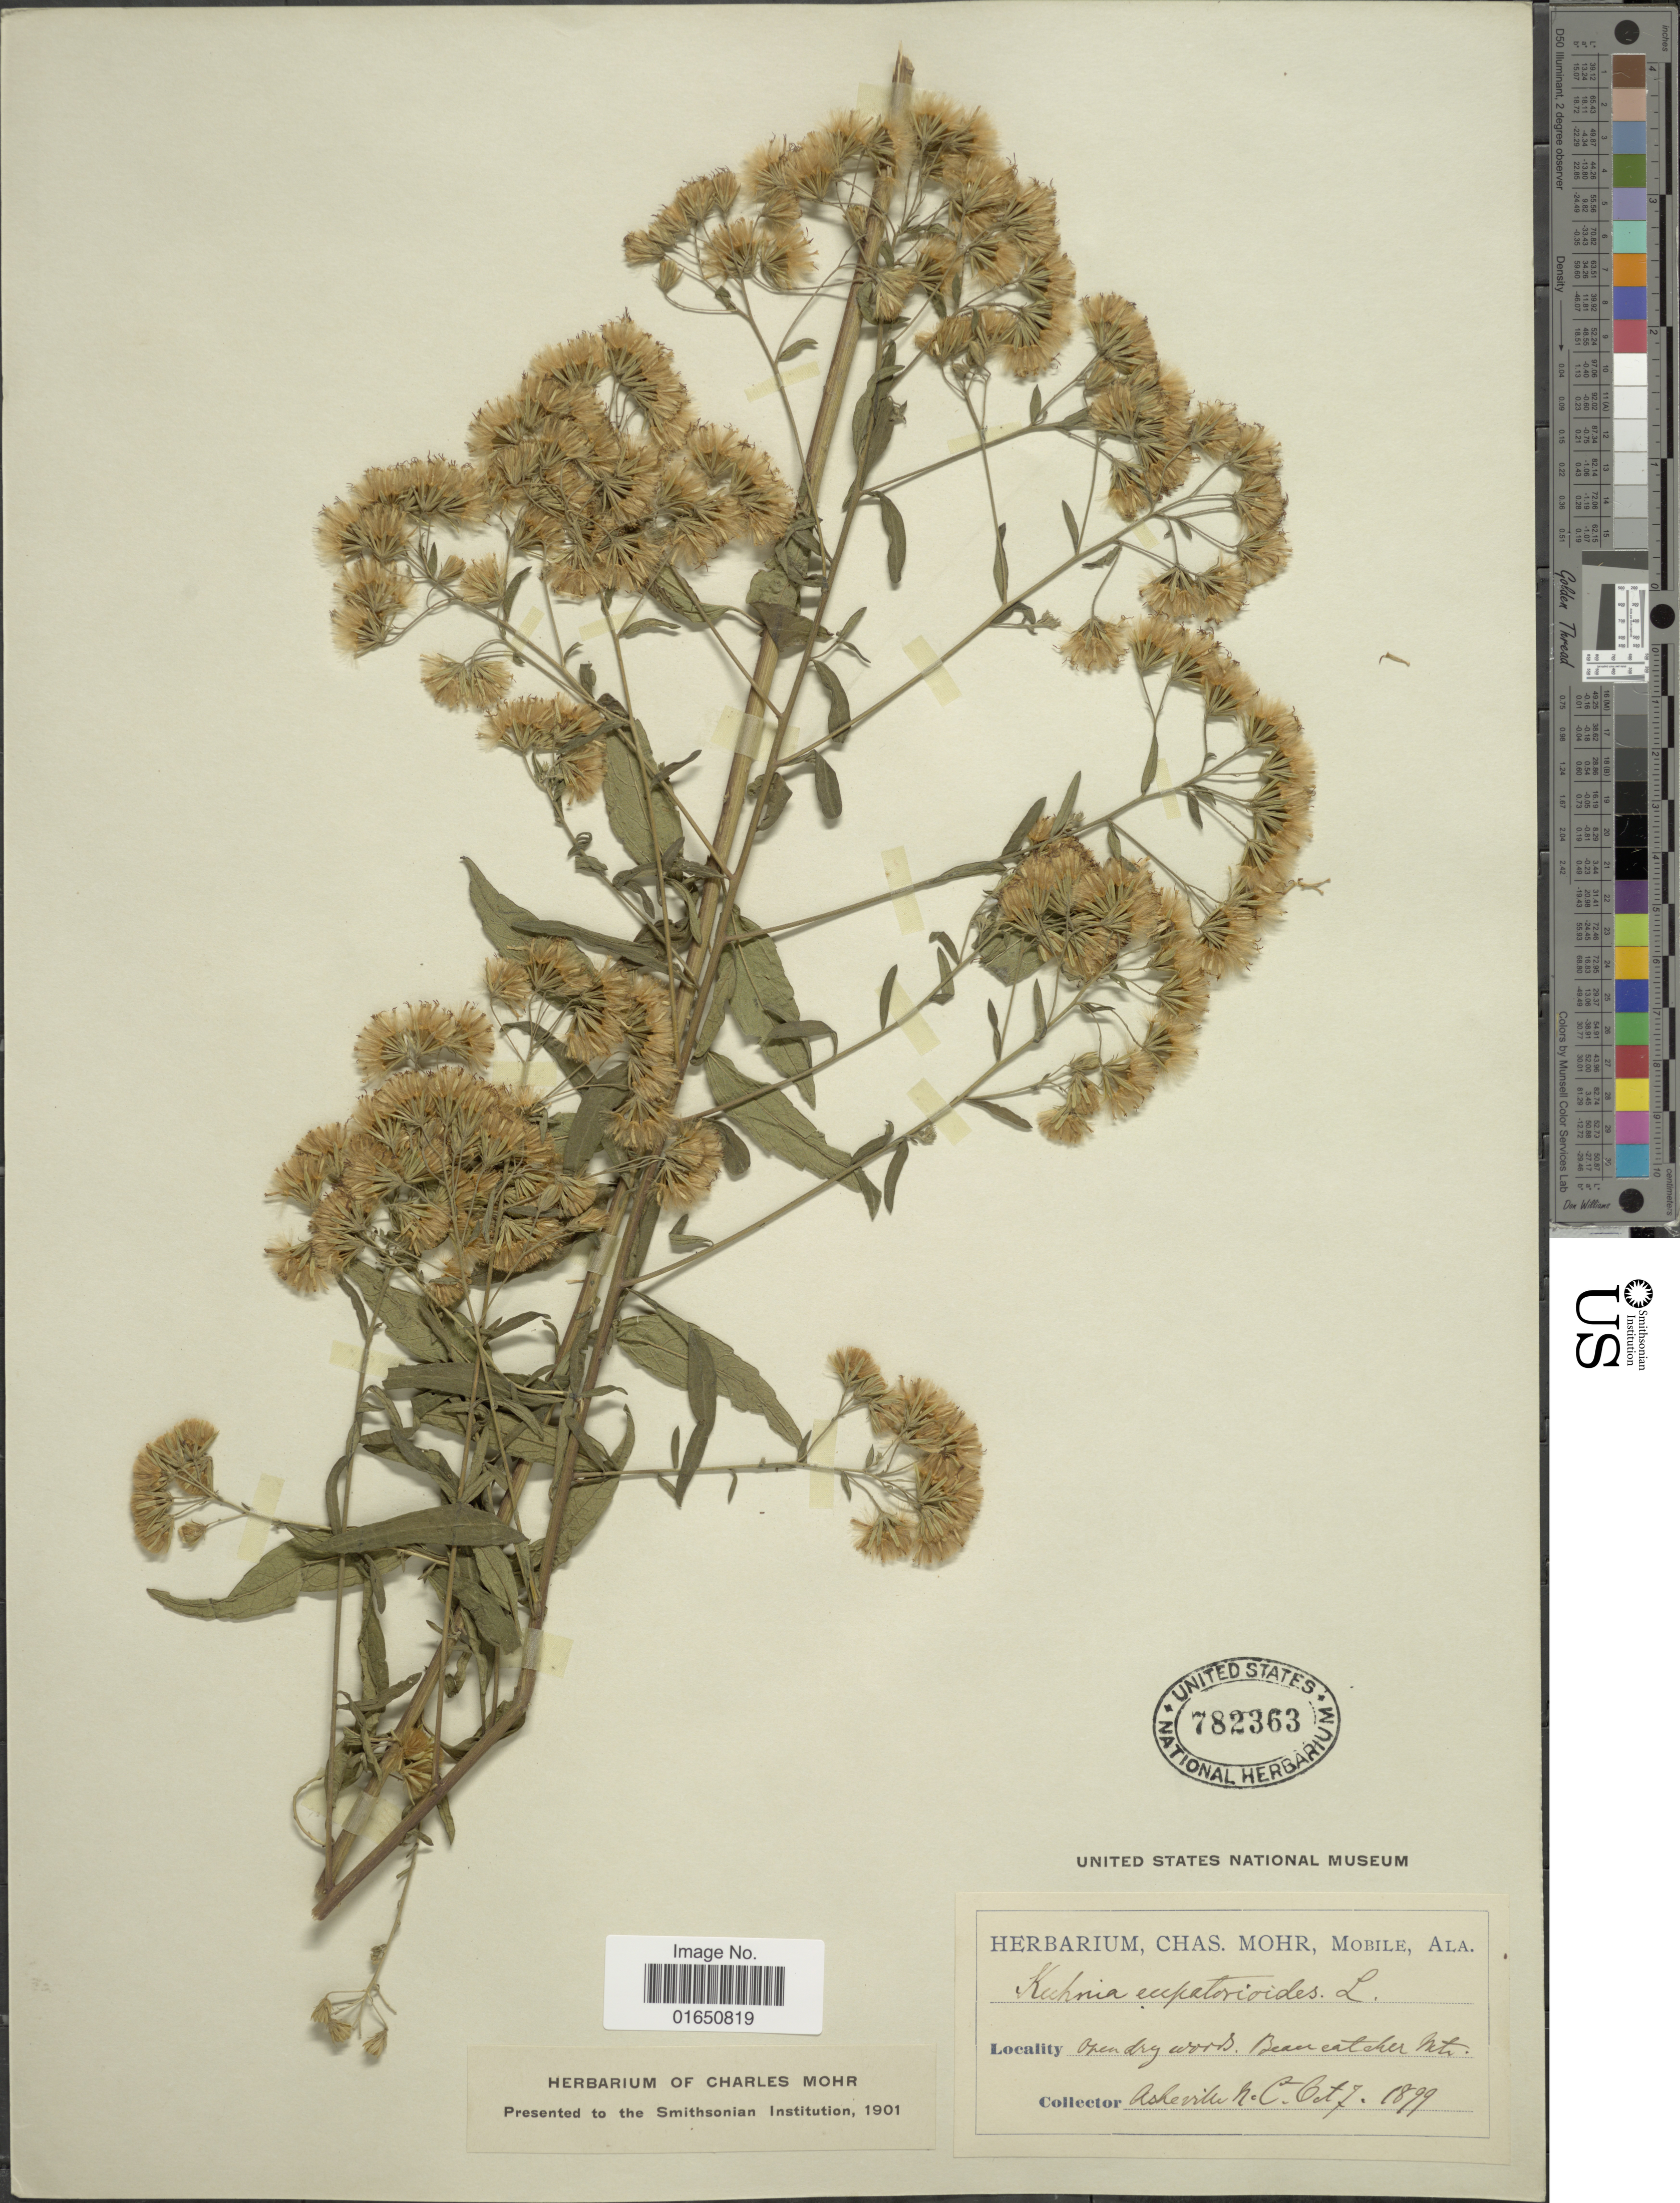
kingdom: Plantae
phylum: Tracheophyta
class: Magnoliopsida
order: Asterales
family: Asteraceae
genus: Brickellia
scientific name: Brickellia eupatorioides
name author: (L.) Shinners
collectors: ex herb. Charles Mohr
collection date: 1899-10-07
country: United States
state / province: North Carolina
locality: Benncather Mts., Asheville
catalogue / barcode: US 782363